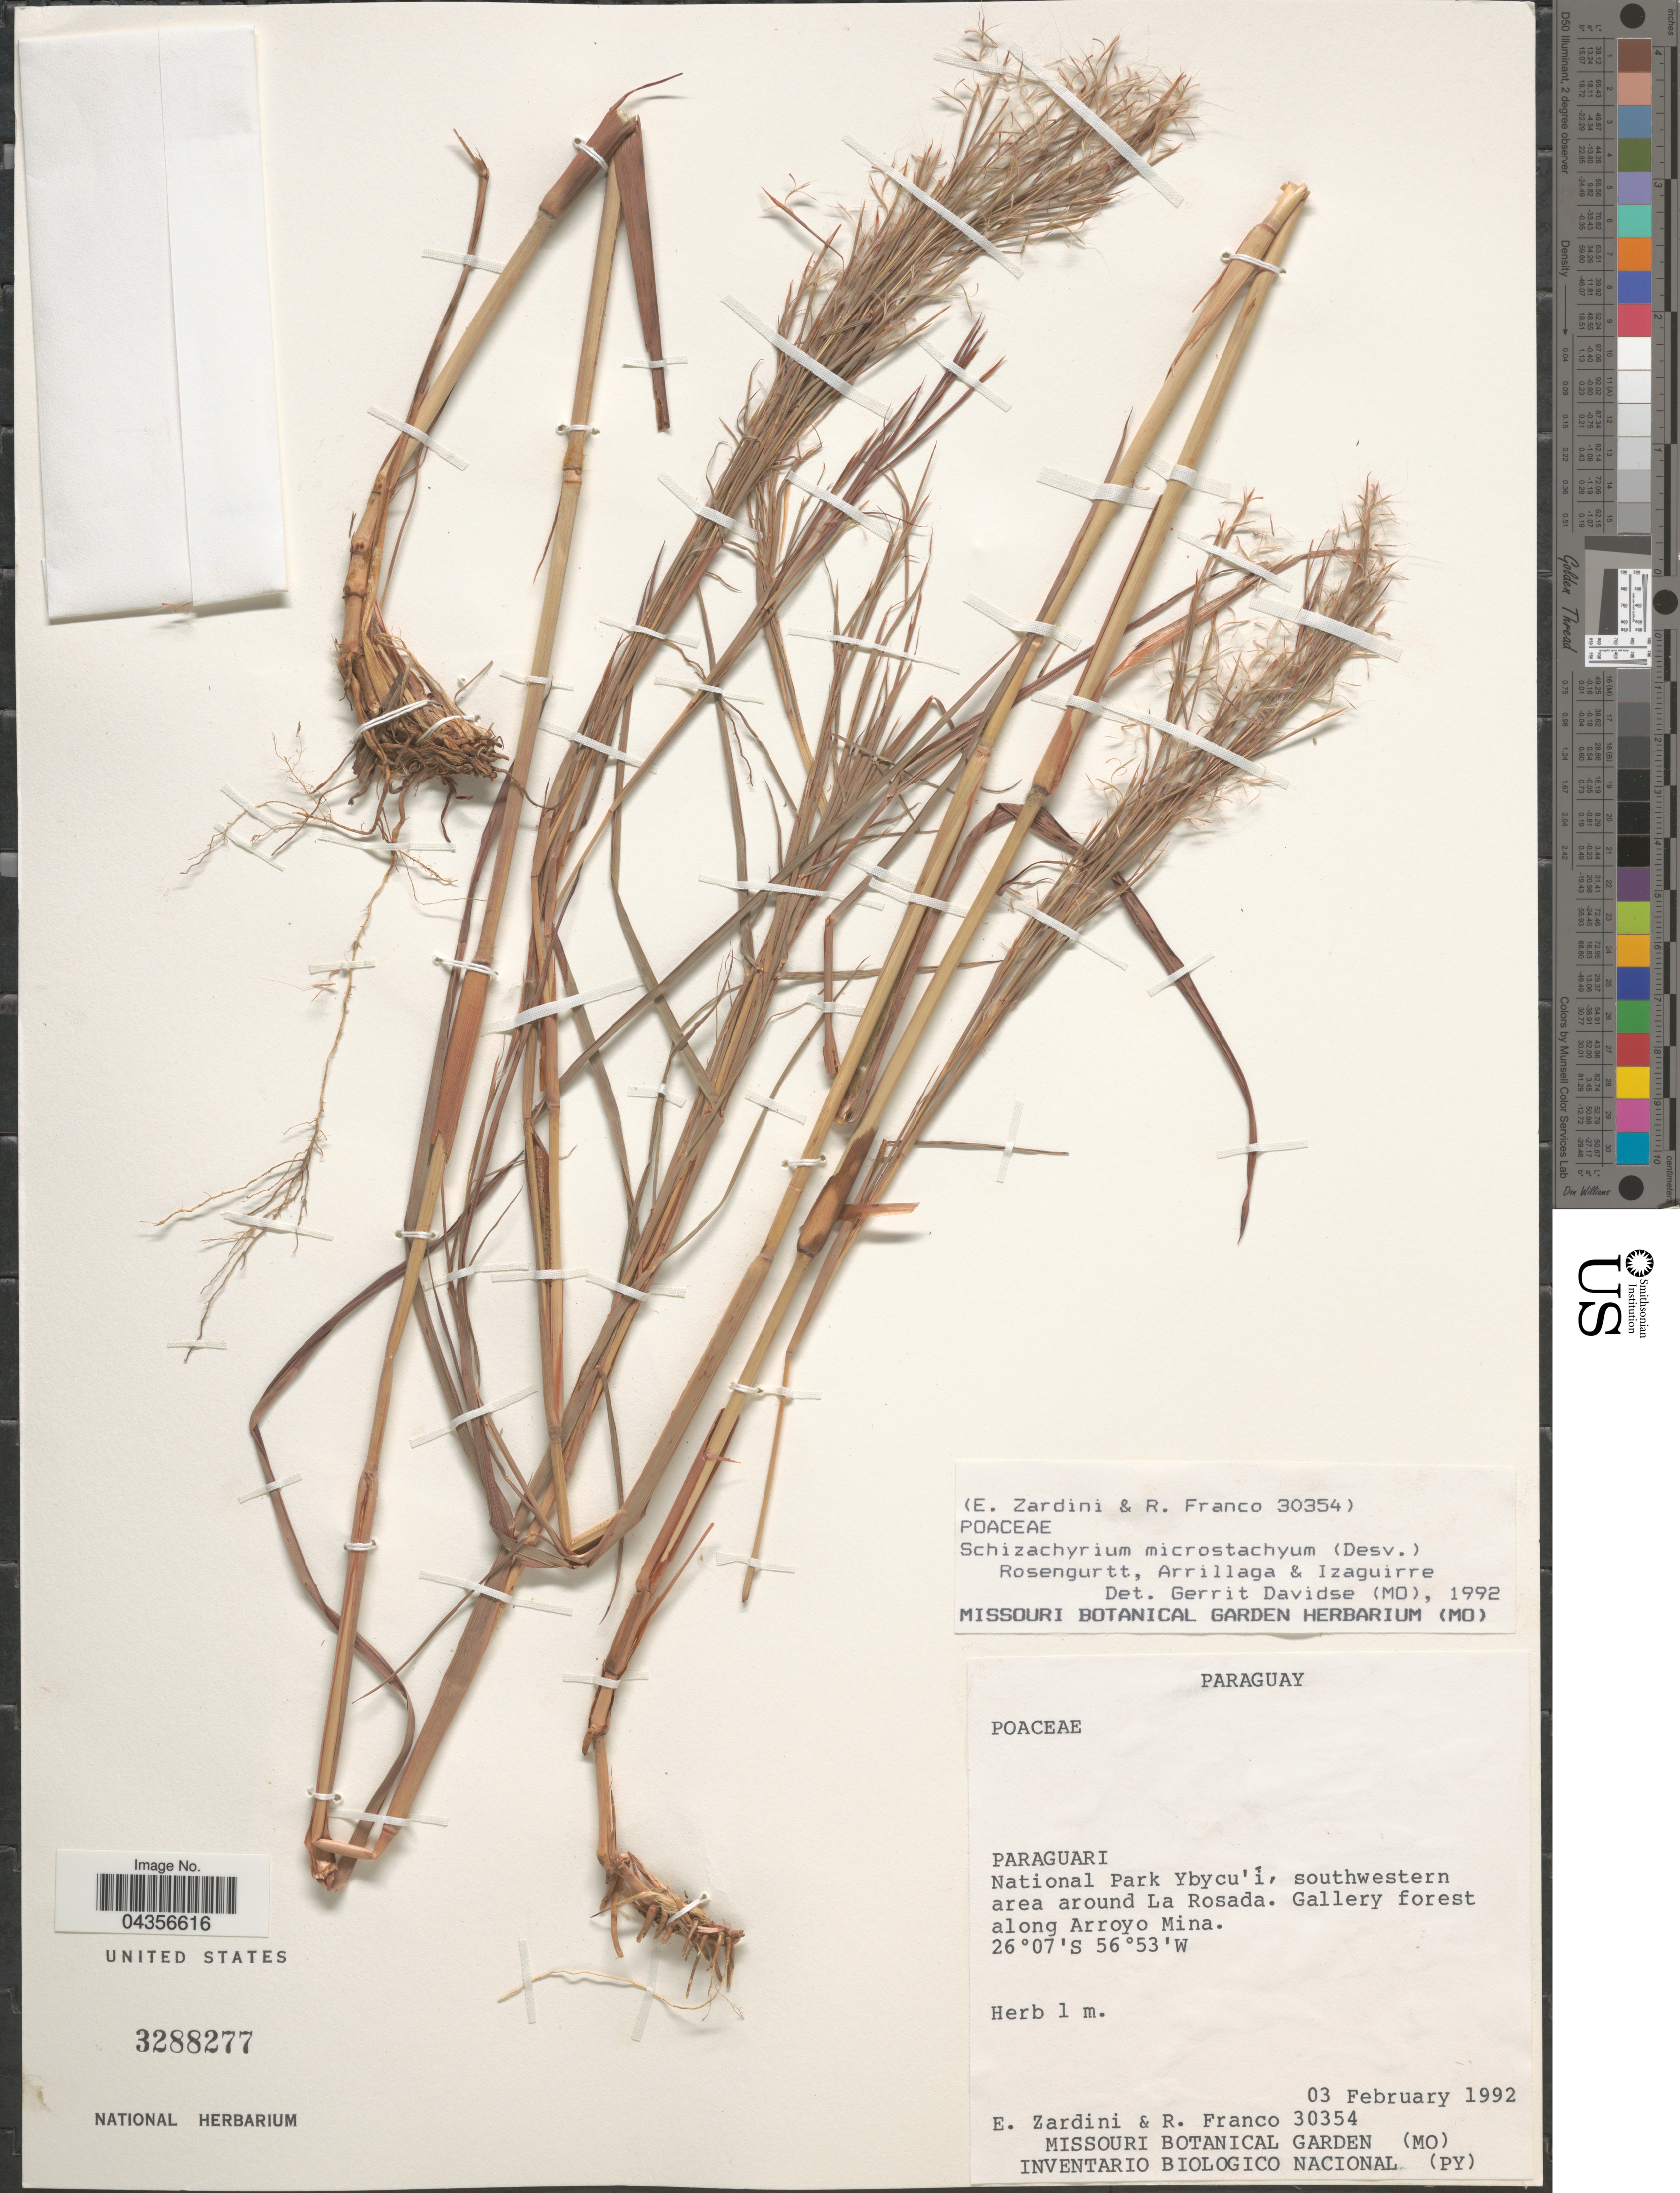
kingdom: Plantae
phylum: Tracheophyta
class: Liliopsida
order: Poales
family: Poaceae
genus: Schizachyrium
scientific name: Schizachyrium microstachyum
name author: (Desv. ex Ham.) Roseng. et al.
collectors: E. Zardini & R. Franco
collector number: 30354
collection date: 1992-02-03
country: Paraguay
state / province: Paraguari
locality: National Park Ybycu'i, southwestern area around La Rosada. Gallery forest along Arroyo Mina.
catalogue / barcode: US 3288277